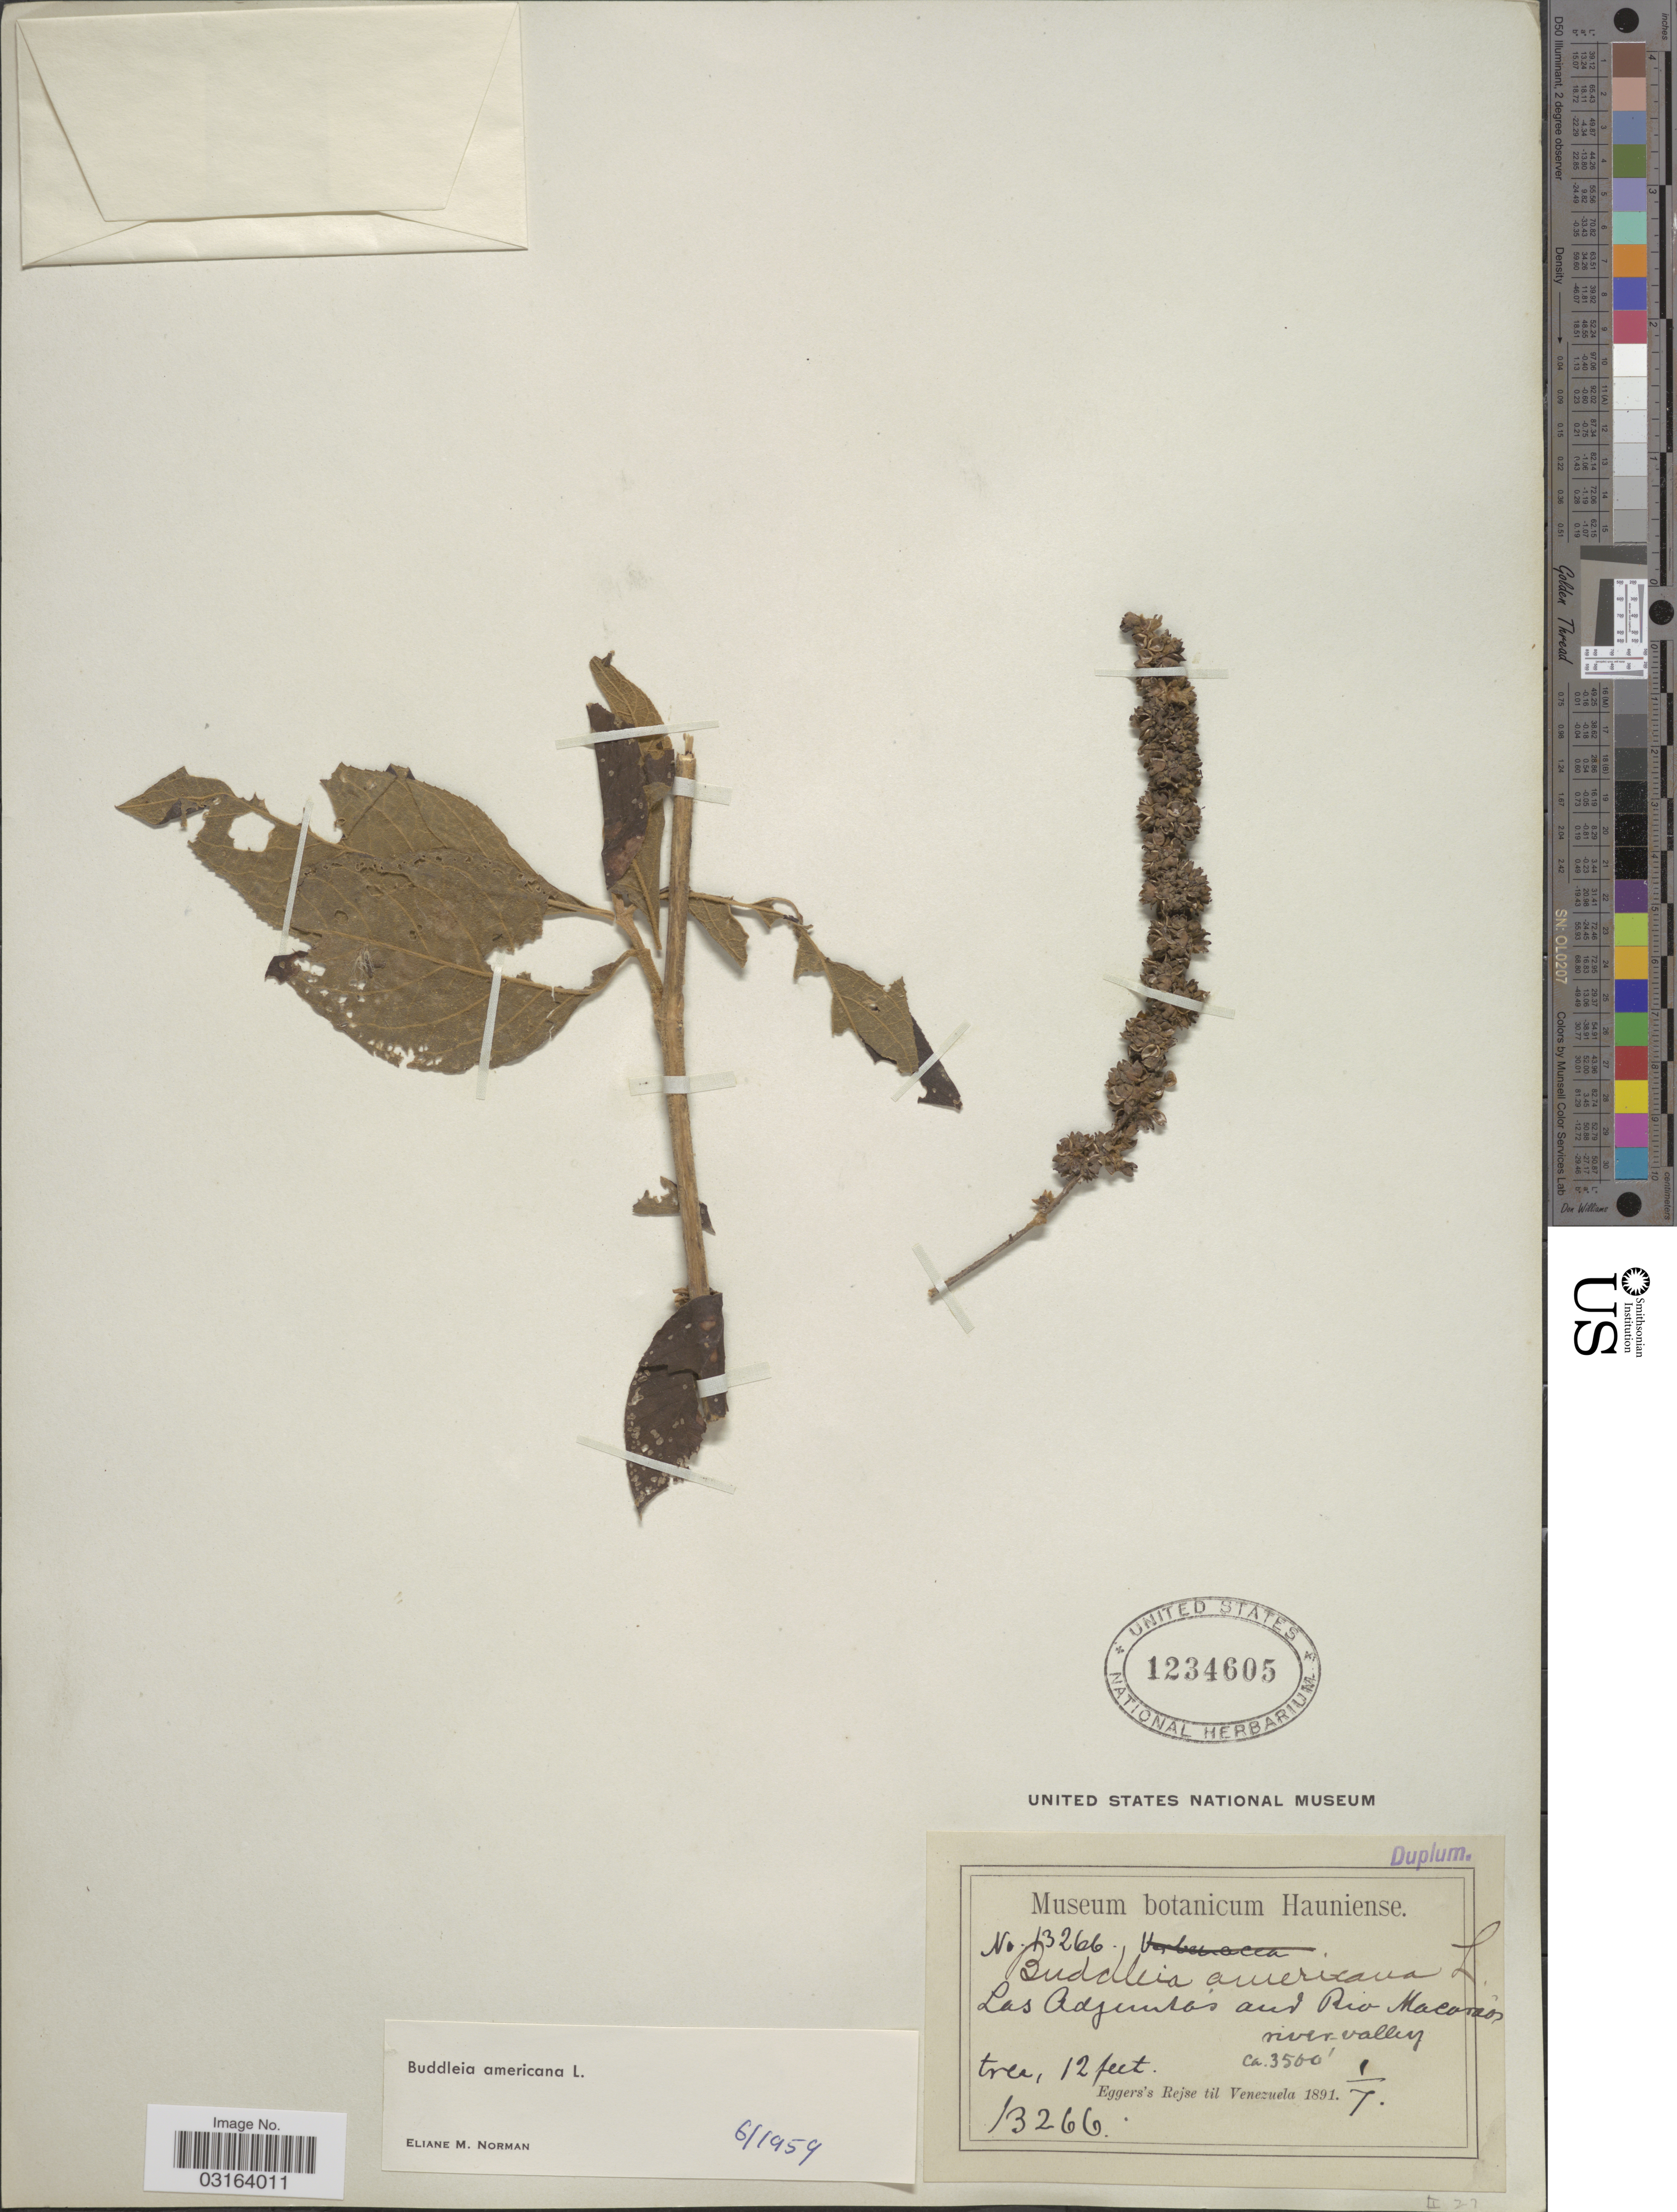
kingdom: Plantae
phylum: Tracheophyta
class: Magnoliopsida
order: Lamiales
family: Scrophulariaceae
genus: Buddleja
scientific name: Buddleja americana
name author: L.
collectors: -. Eggers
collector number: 13266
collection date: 1891-07-01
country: Venezuela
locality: Las Adjuntas and Rio Macarao river-valley.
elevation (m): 1067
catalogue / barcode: US 1234605